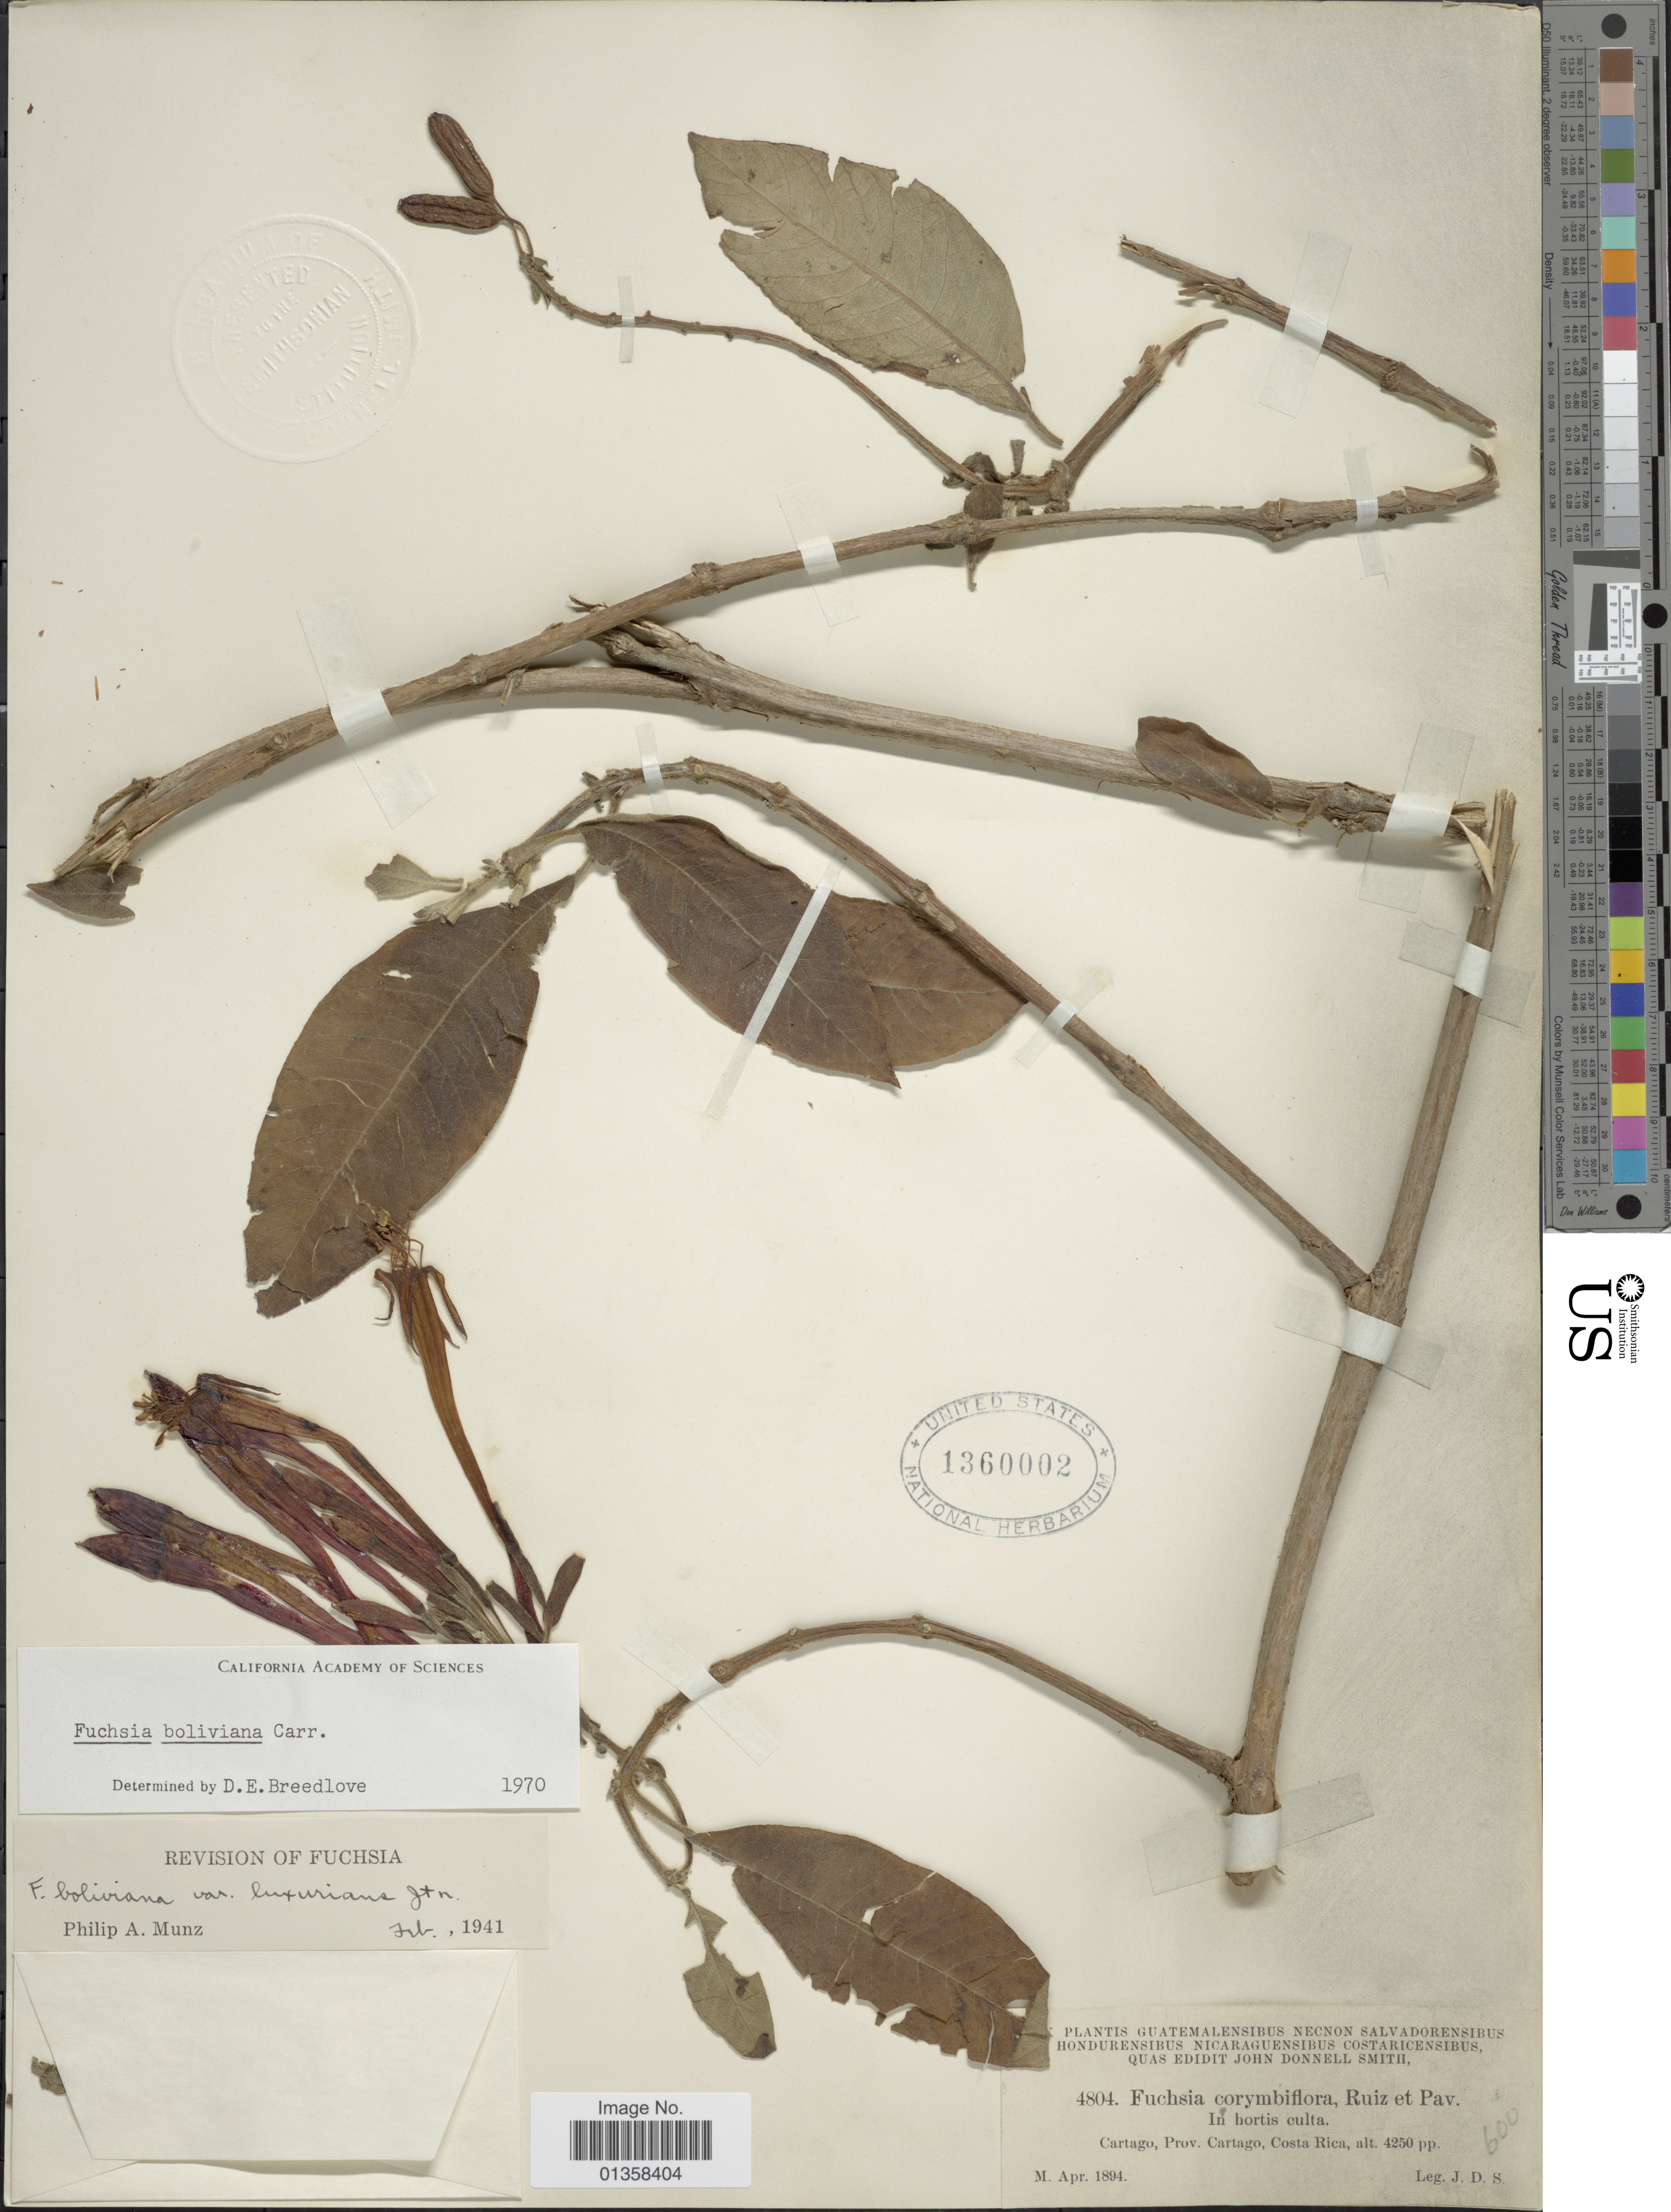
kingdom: Plantae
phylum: Tracheophyta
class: Magnoliopsida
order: Myrtales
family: Onagraceae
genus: Fuchsia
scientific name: Fuchsia boliviana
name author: Carrière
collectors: J. Donnell Smith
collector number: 4804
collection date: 1894-04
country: Costa Rica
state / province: Cartago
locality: Cartago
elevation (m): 1295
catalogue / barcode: US 1360002